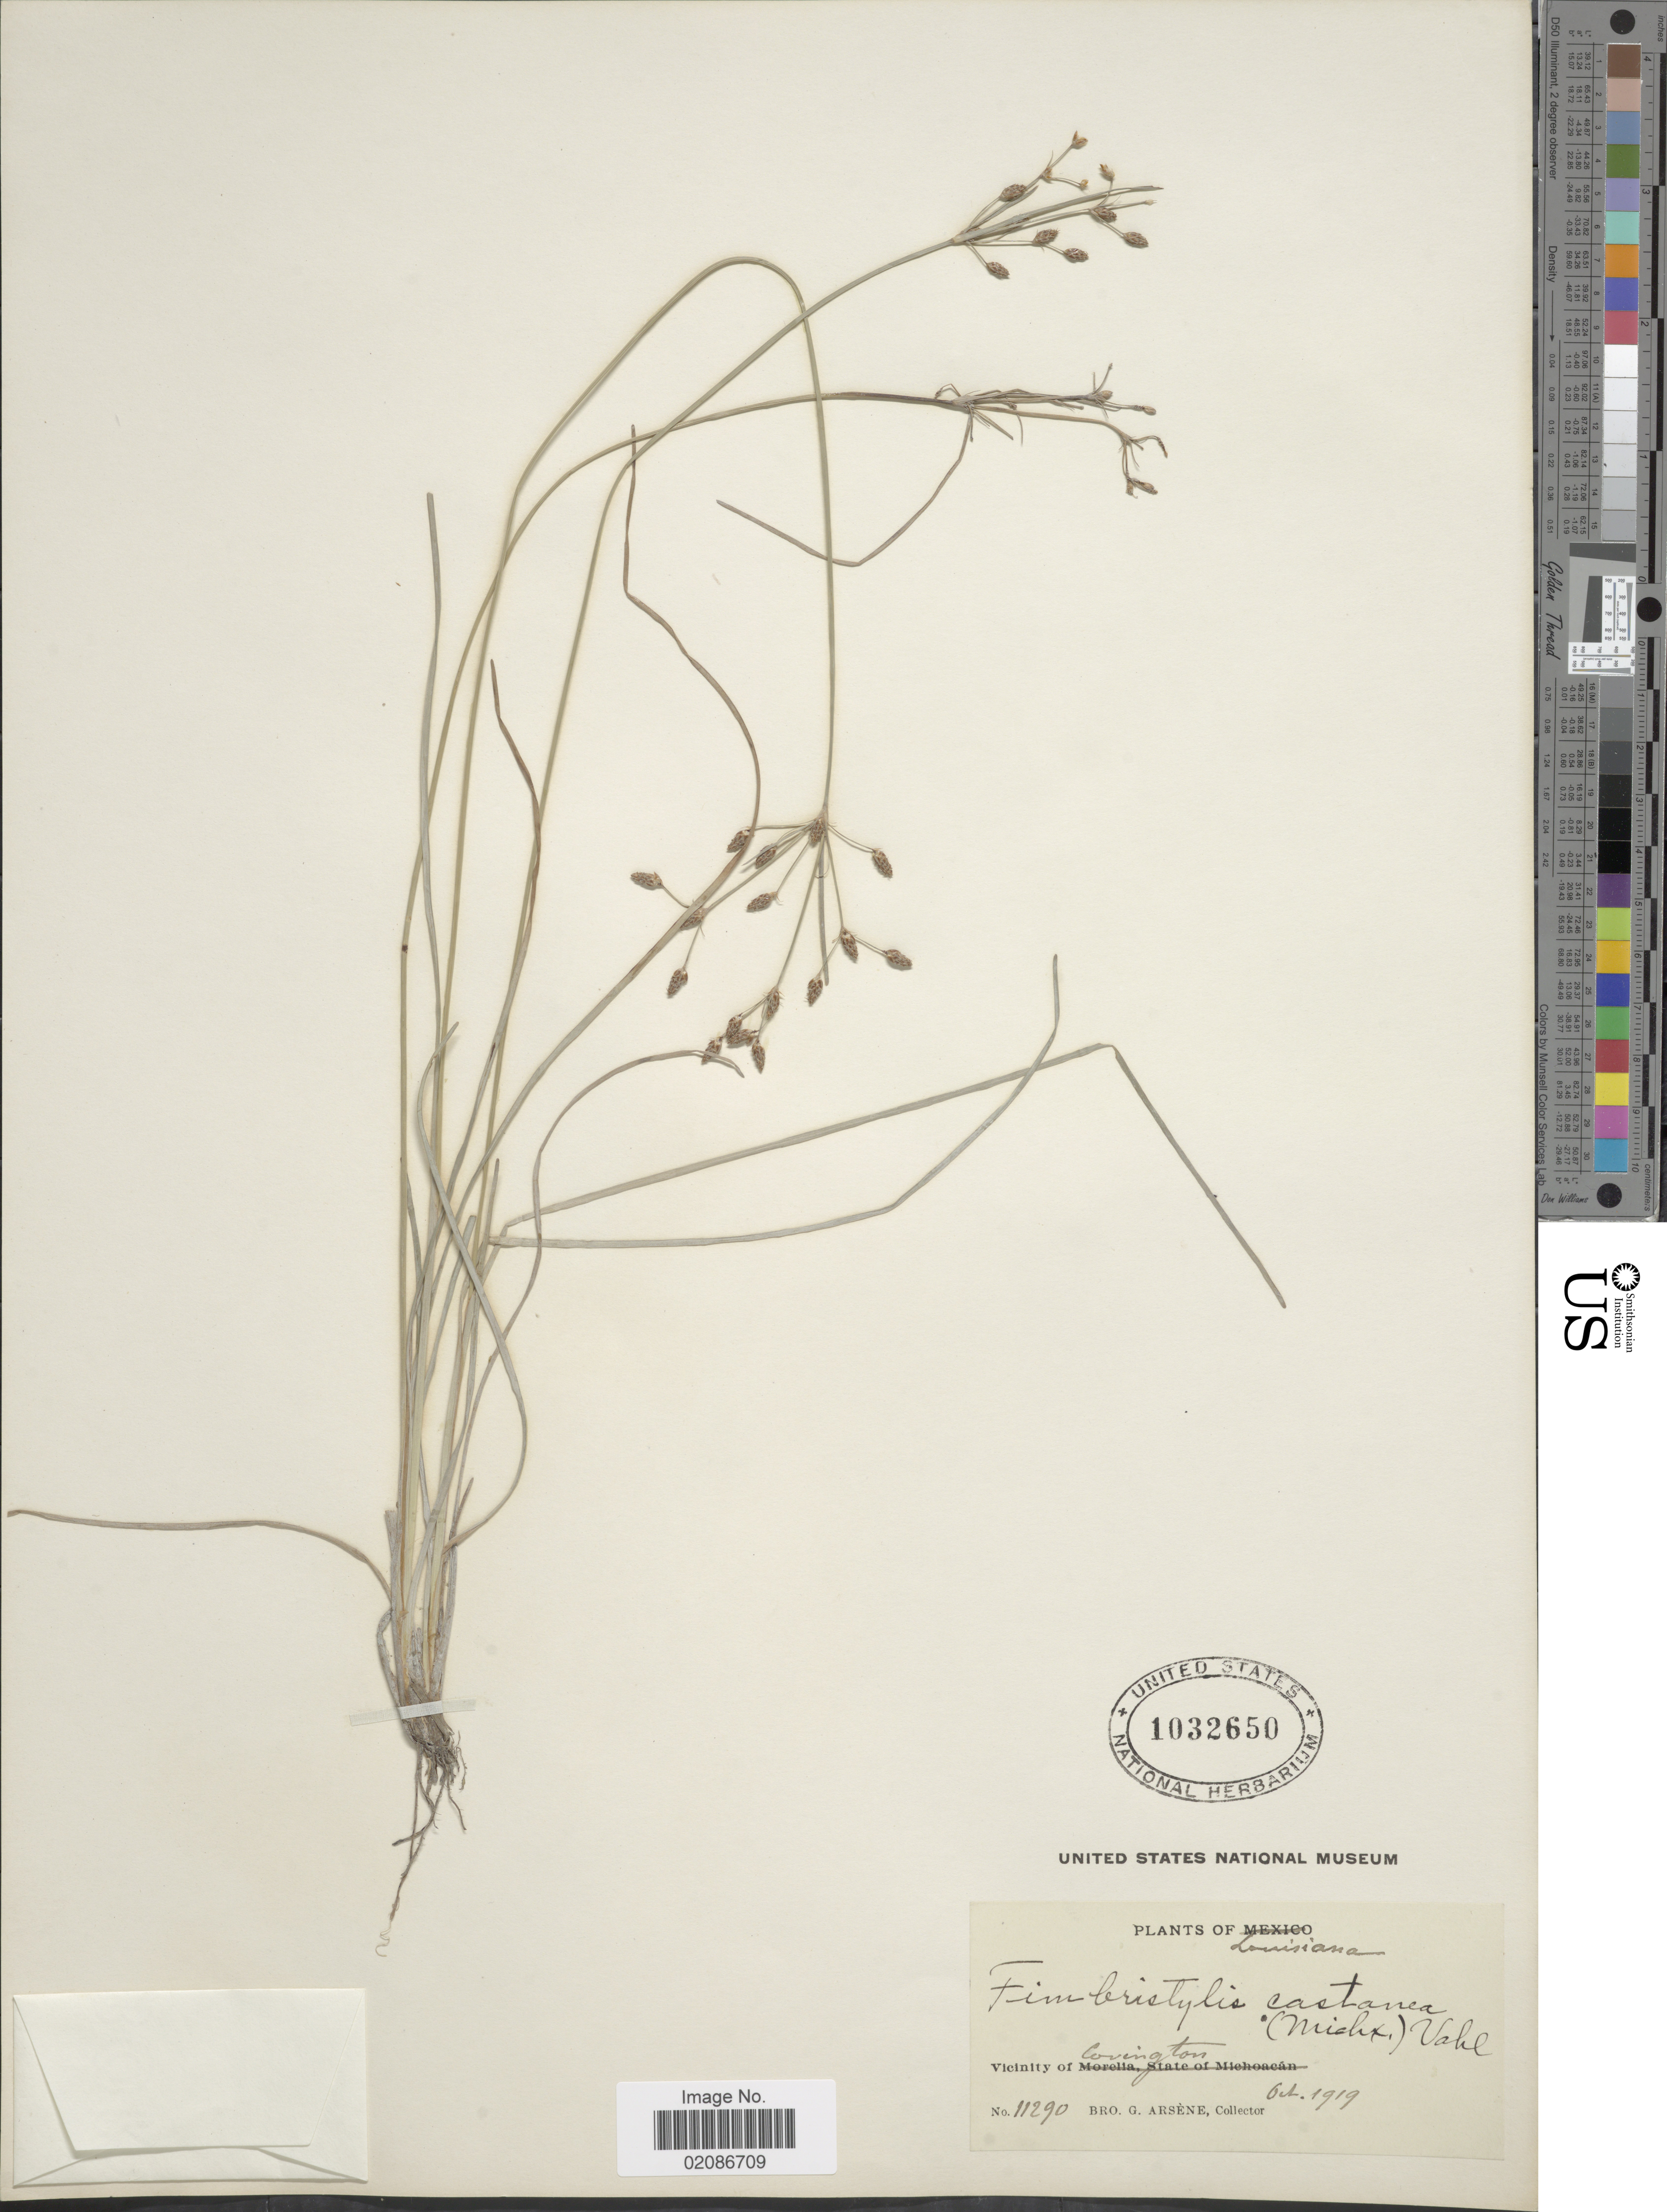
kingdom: Plantae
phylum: Tracheophyta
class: Liliopsida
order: Poales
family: Cyperaceae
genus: Fimbristylis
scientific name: Fimbristylis dichotoma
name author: (L.) Vahl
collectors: Bro. G. Arsène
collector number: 11290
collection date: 1919-10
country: United States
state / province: Louisiana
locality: Vicinity of Covington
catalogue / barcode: US 1032650